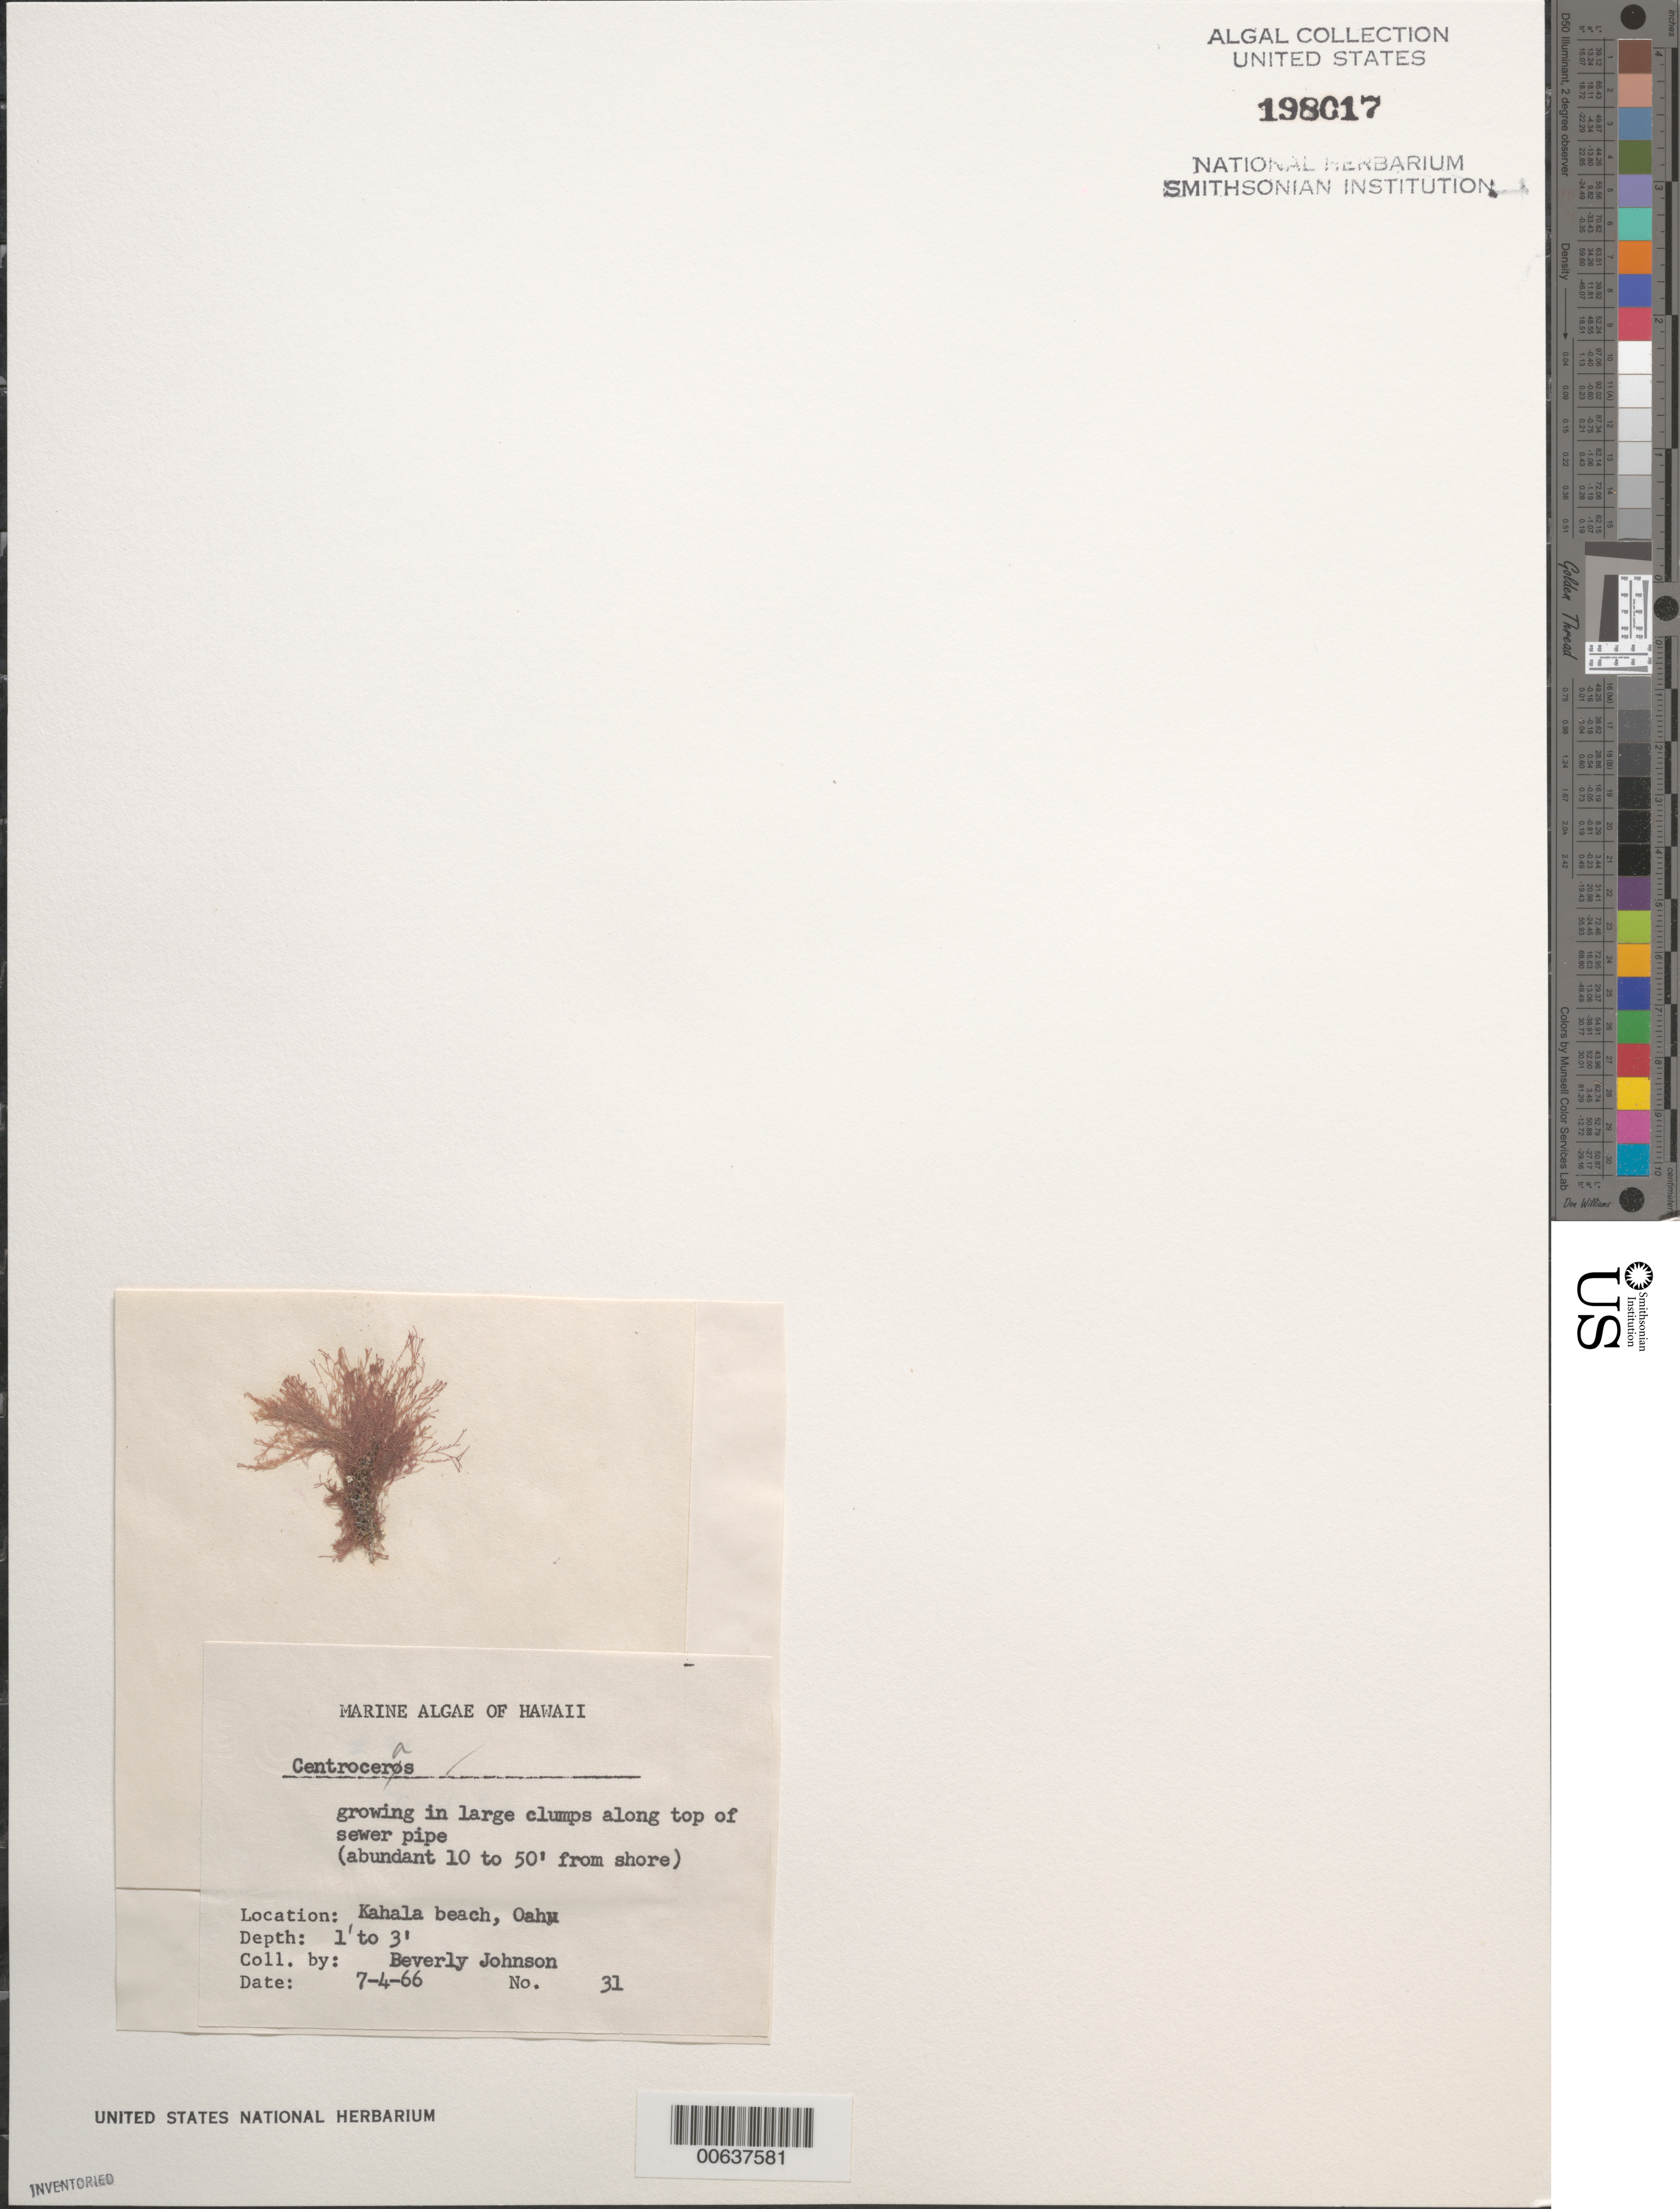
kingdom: Plantae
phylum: Rhodophyta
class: Florideophyceae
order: Ceramiales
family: Ceramiaceae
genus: Centroceras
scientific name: Centroceras sp.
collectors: B. Johnson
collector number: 31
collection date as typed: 04 Jul 1966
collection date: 1966-07-04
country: United States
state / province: Hawaii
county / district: Honolulu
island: Oahu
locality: Kahala Beach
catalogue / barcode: US 198017